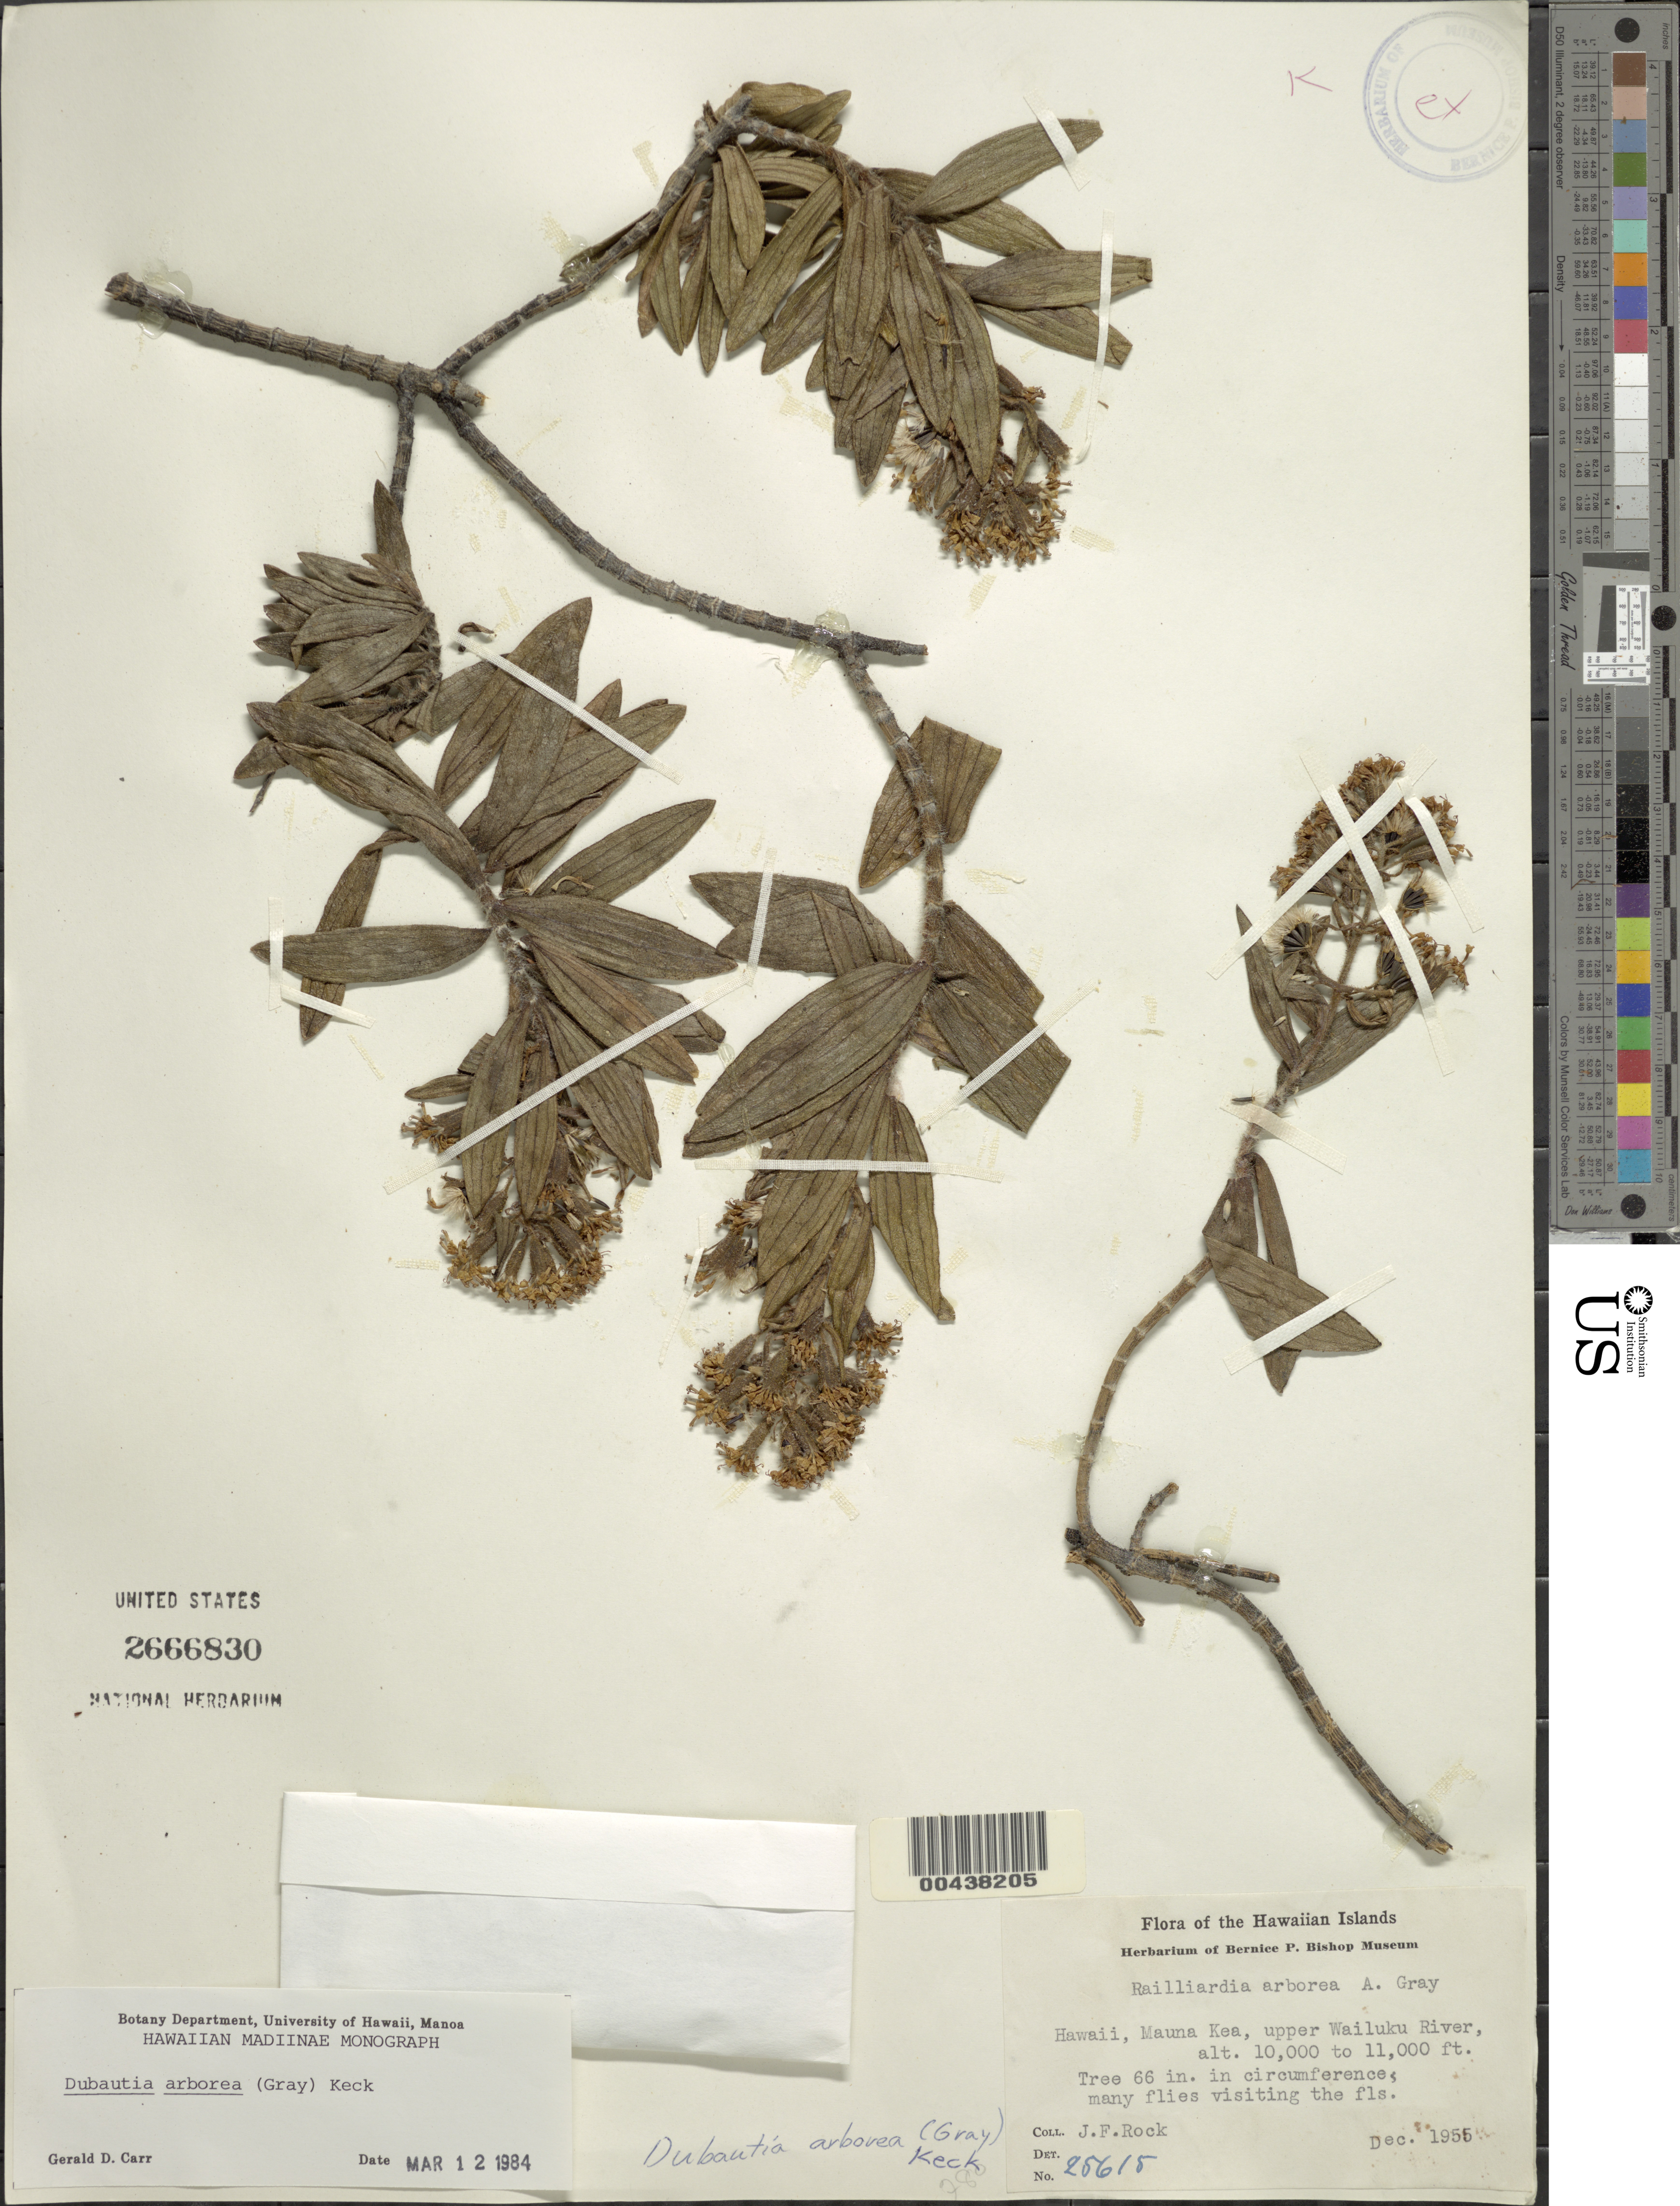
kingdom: Plantae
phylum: Tracheophyta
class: Magnoliopsida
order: Asterales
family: Asteraceae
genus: Dubautia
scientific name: Dubautia arborea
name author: (A. Gray) D.D. Keck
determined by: Carr, G. D.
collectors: J. F. Rock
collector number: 25615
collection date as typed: Dec 1955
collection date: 1955-12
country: United States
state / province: Hawaii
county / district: Hawaii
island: Hawaii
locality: Mauna Kea, upper Wailuku River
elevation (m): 3048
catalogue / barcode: US 2666830